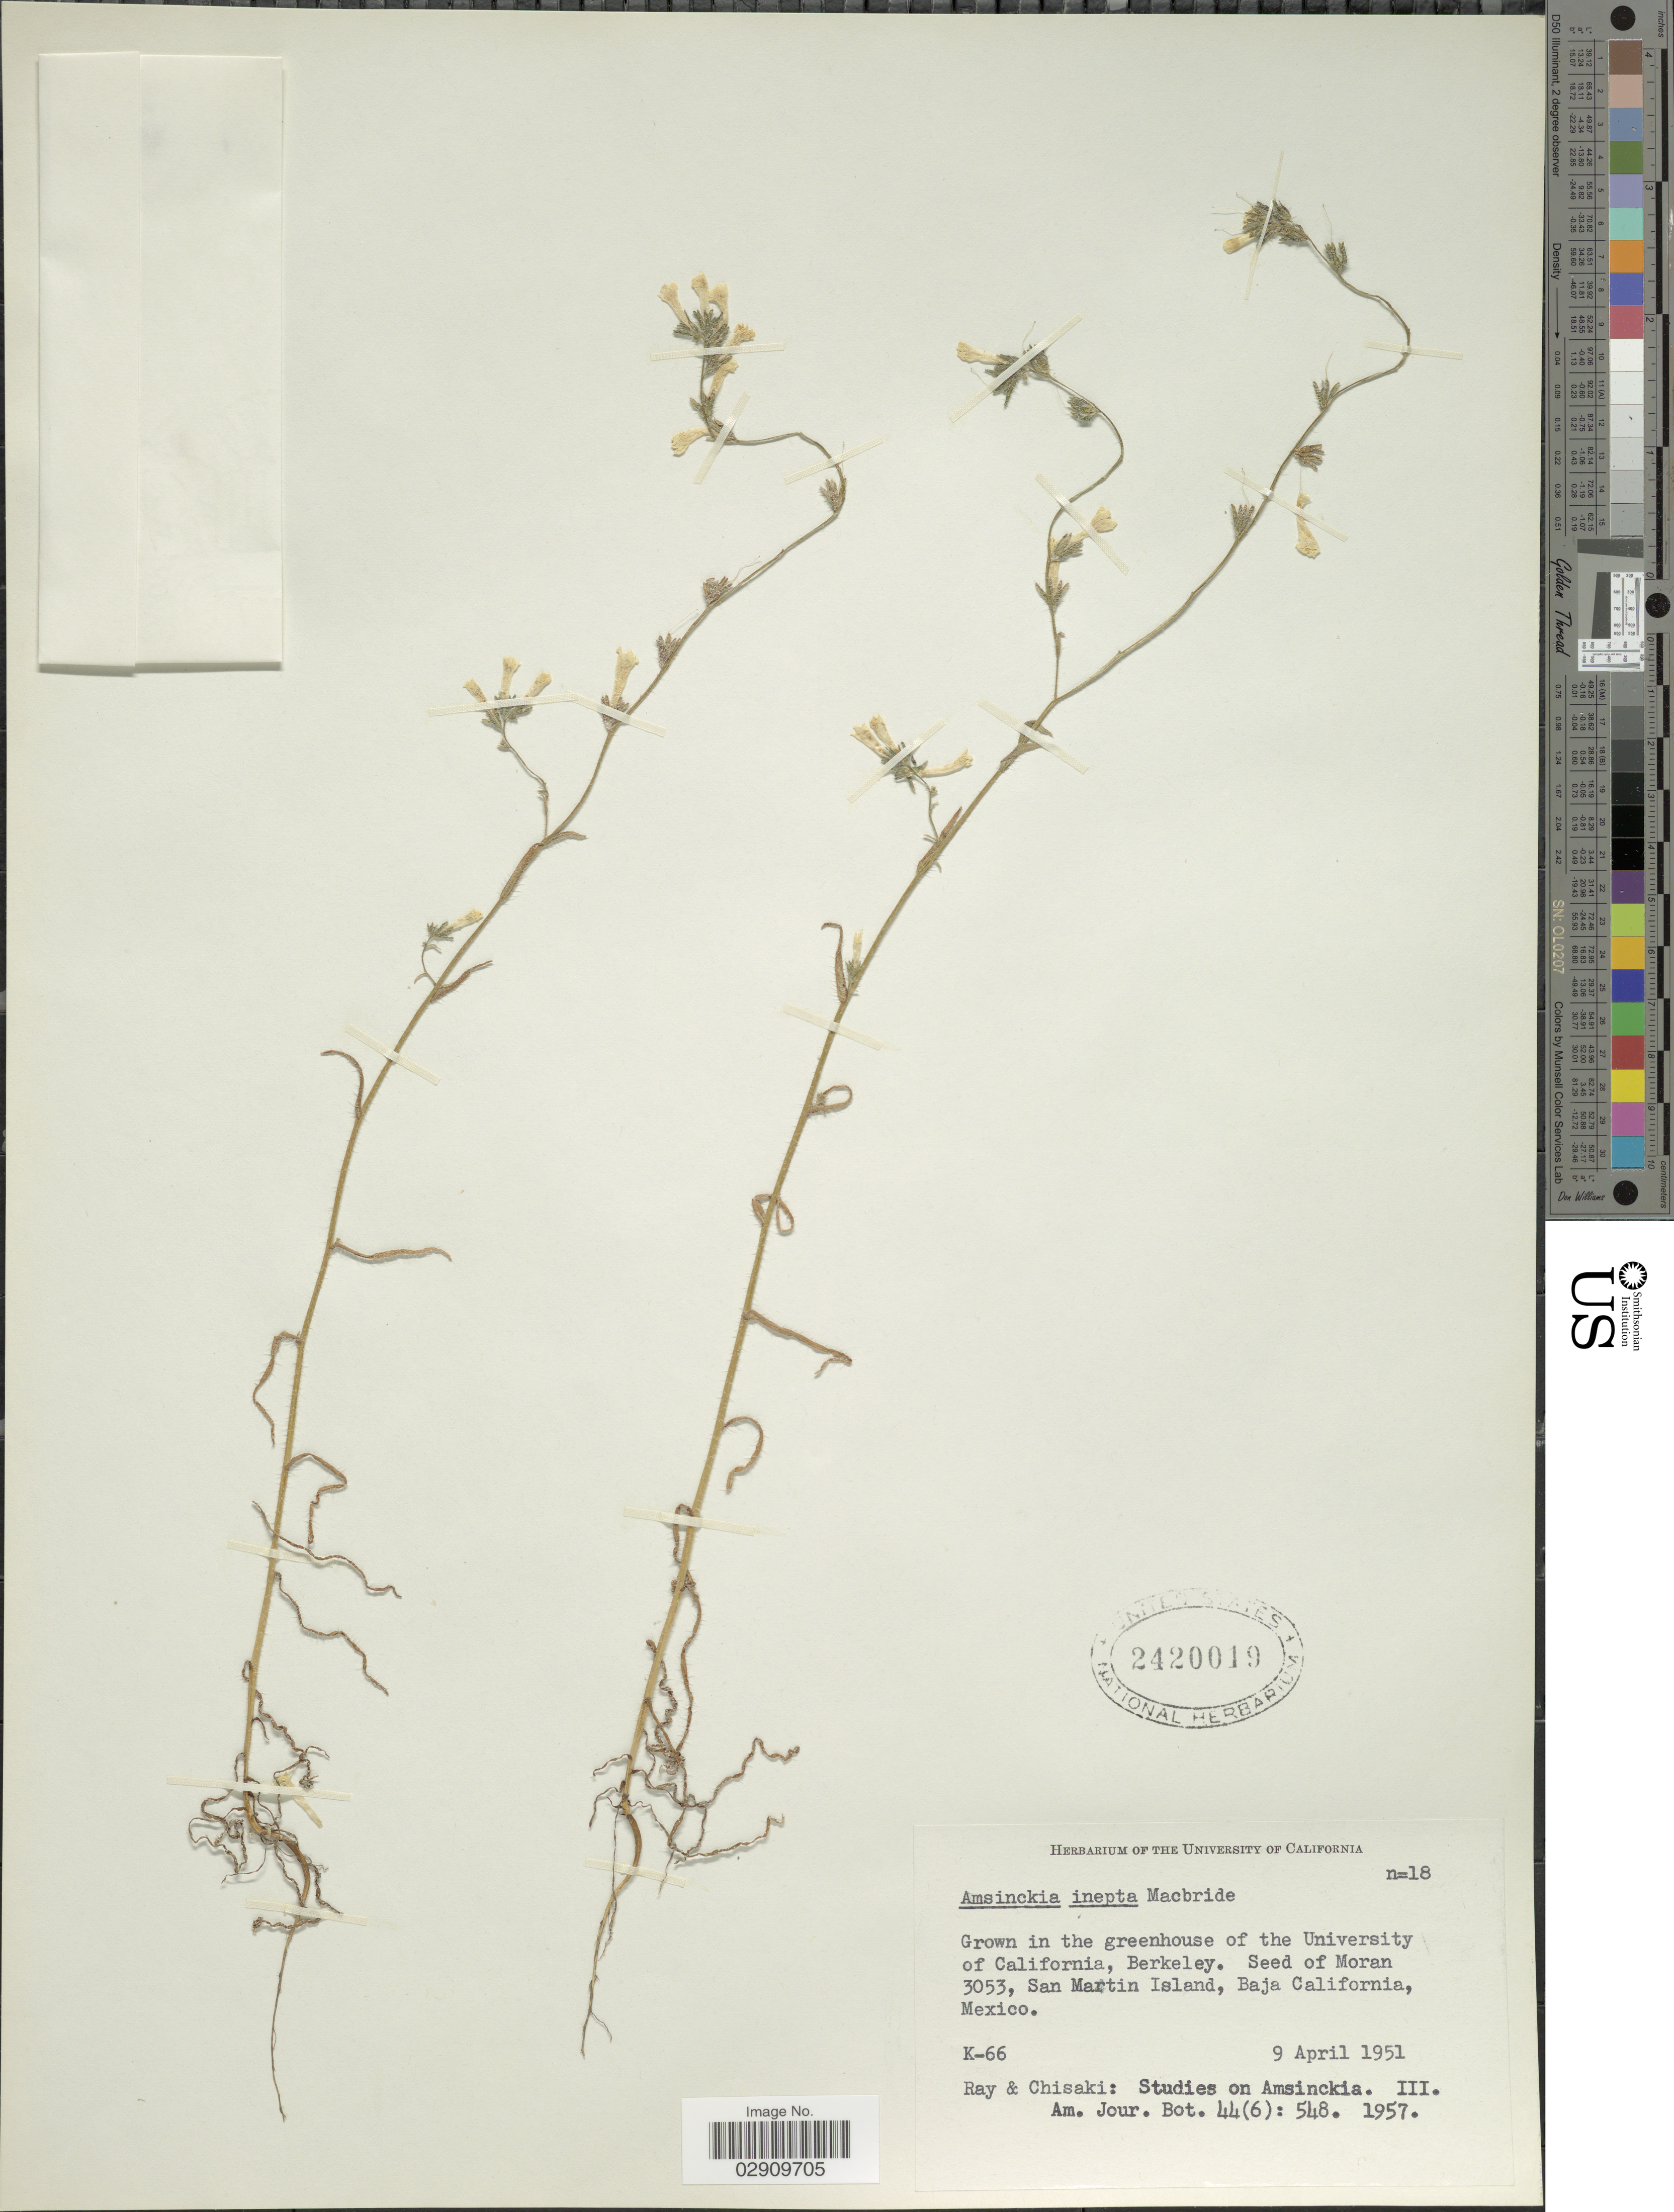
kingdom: Plantae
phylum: Tracheophyta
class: Magnoliopsida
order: Boraginales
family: Boraginaceae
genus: Amsinckia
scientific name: Amsinckia inepta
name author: J.F. Macbr.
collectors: -. Ray & Chisaki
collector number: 18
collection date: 1951-04-09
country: United States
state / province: California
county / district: Alameda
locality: Grown in the greenhouse of the University of California, Berkeley.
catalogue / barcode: US 2420019